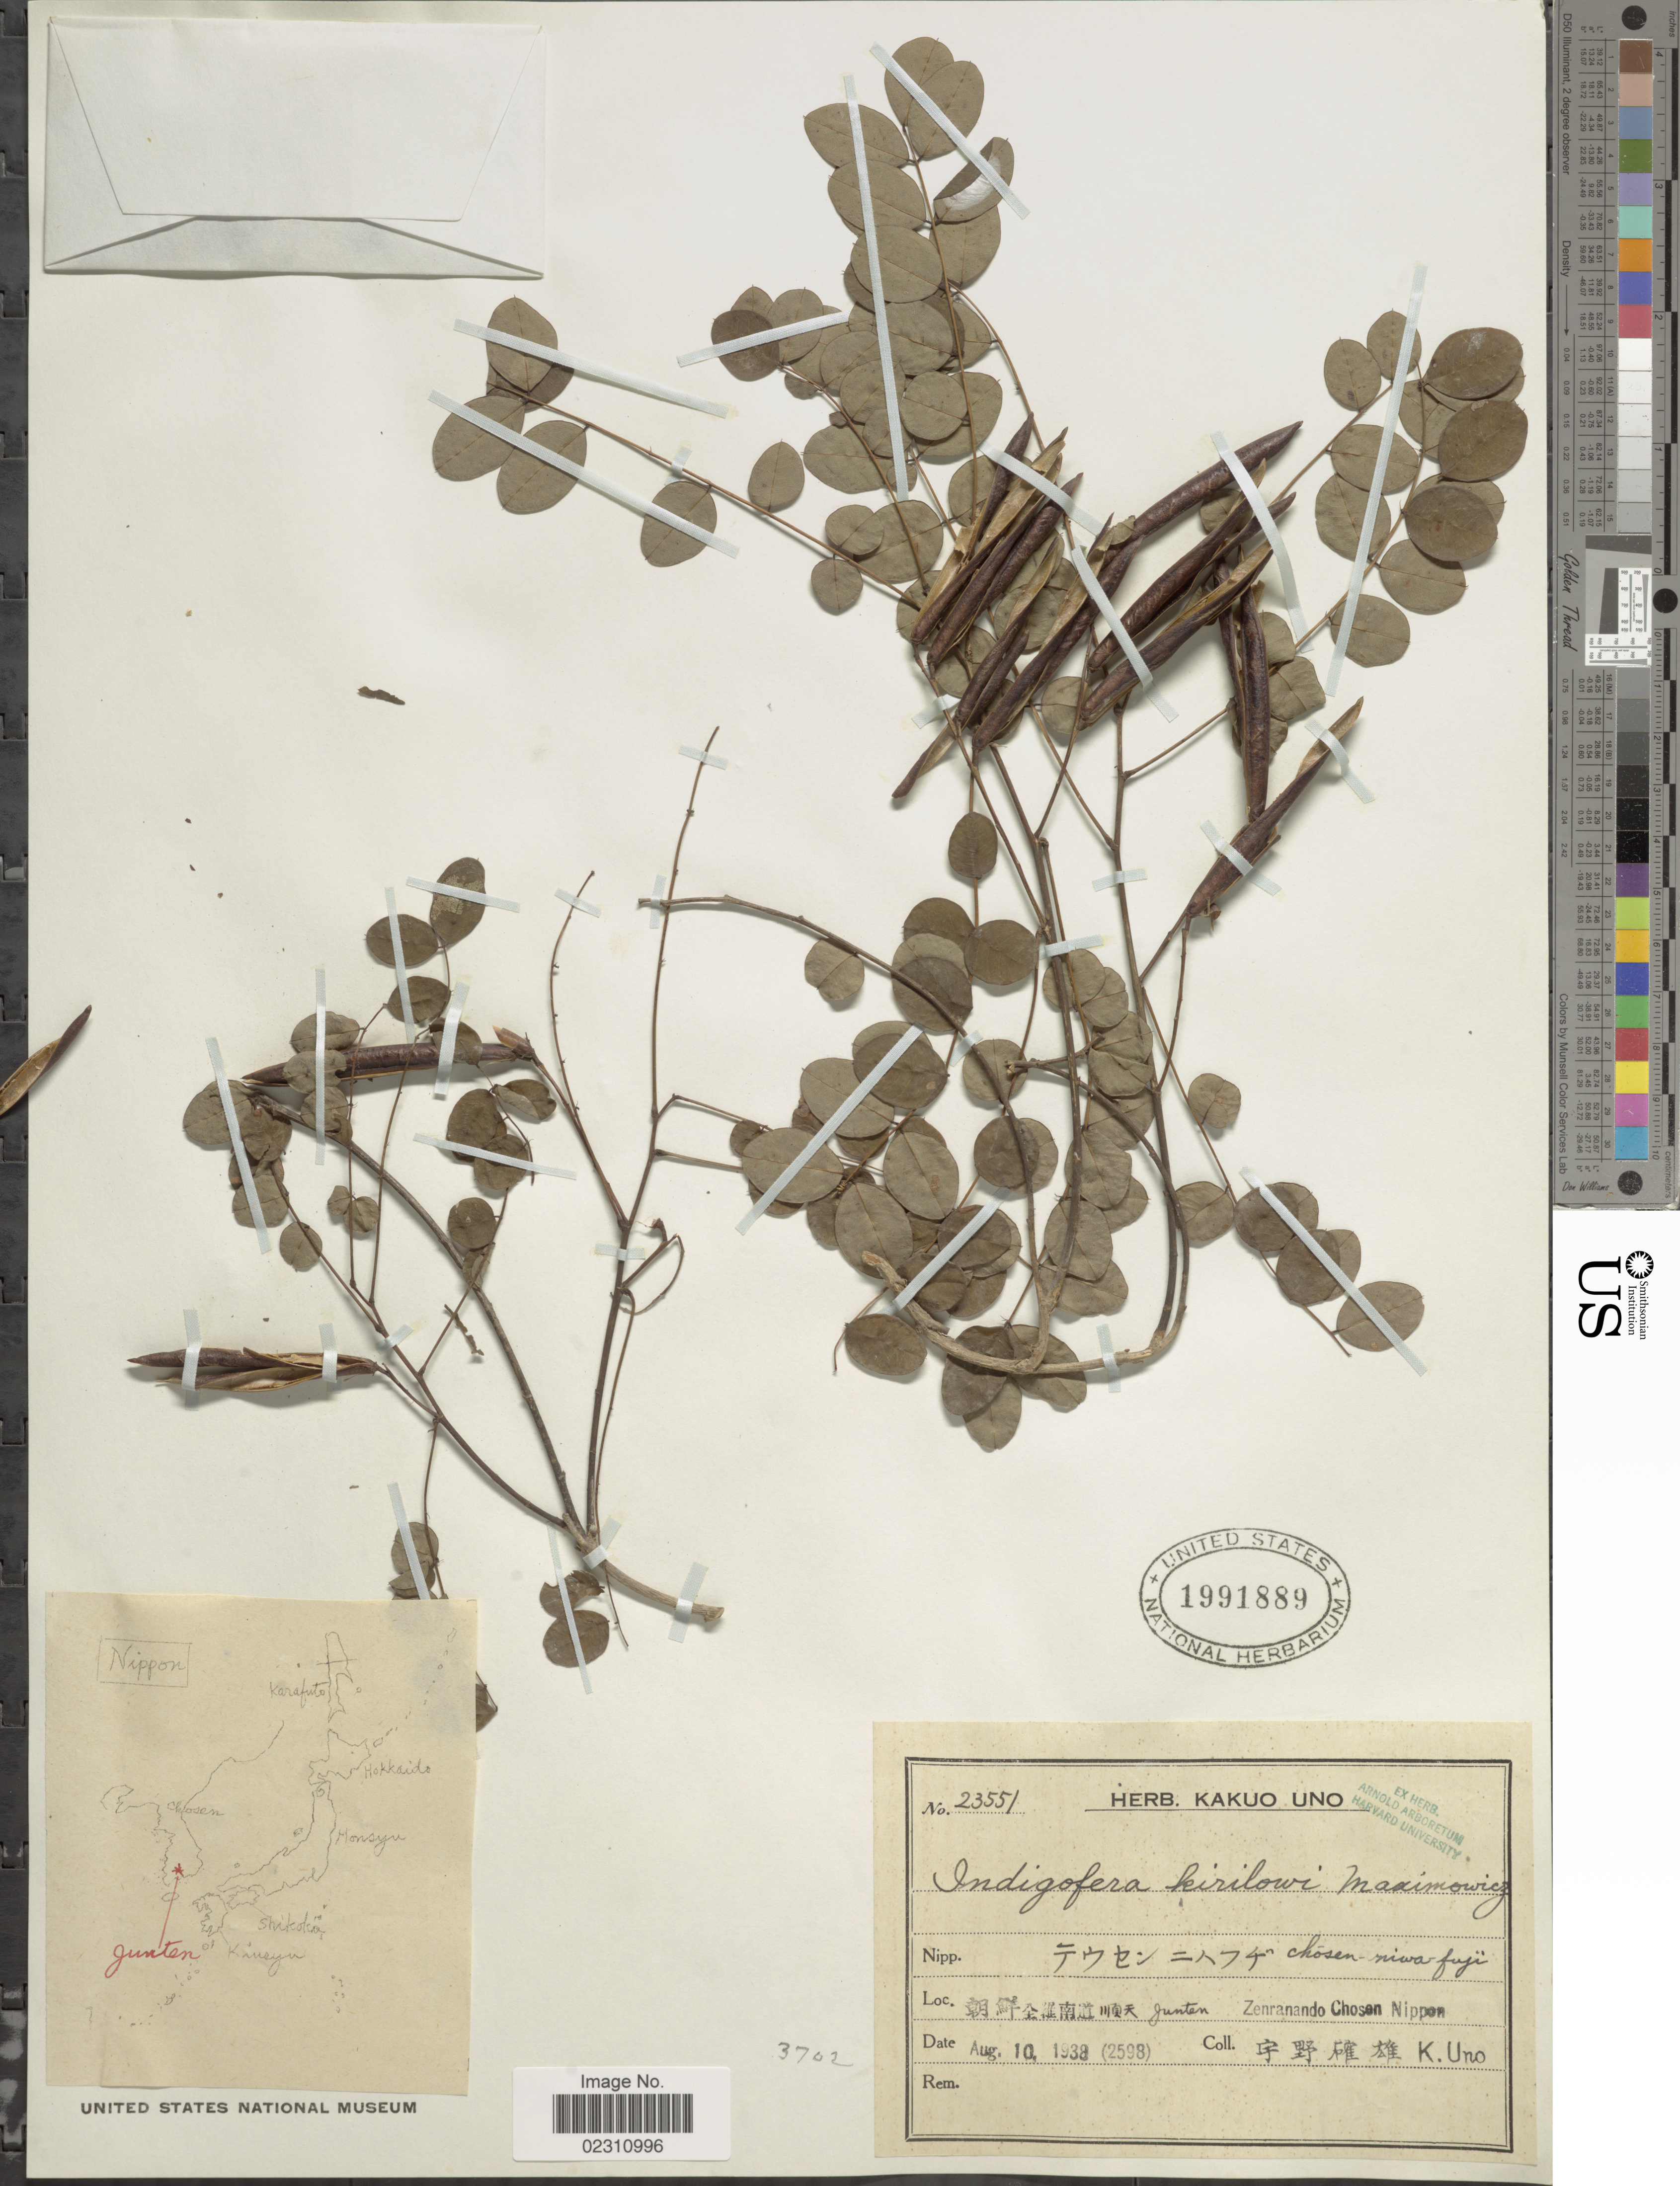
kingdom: Plantae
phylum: Tracheophyta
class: Magnoliopsida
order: Fabales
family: Fabaceae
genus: Indigofera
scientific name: Indigofera kirilowii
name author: Palib.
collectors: K. Uno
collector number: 2598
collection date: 1938-08-10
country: Japan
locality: Junten, Zenranando Chosen Nippon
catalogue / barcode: US 1991889